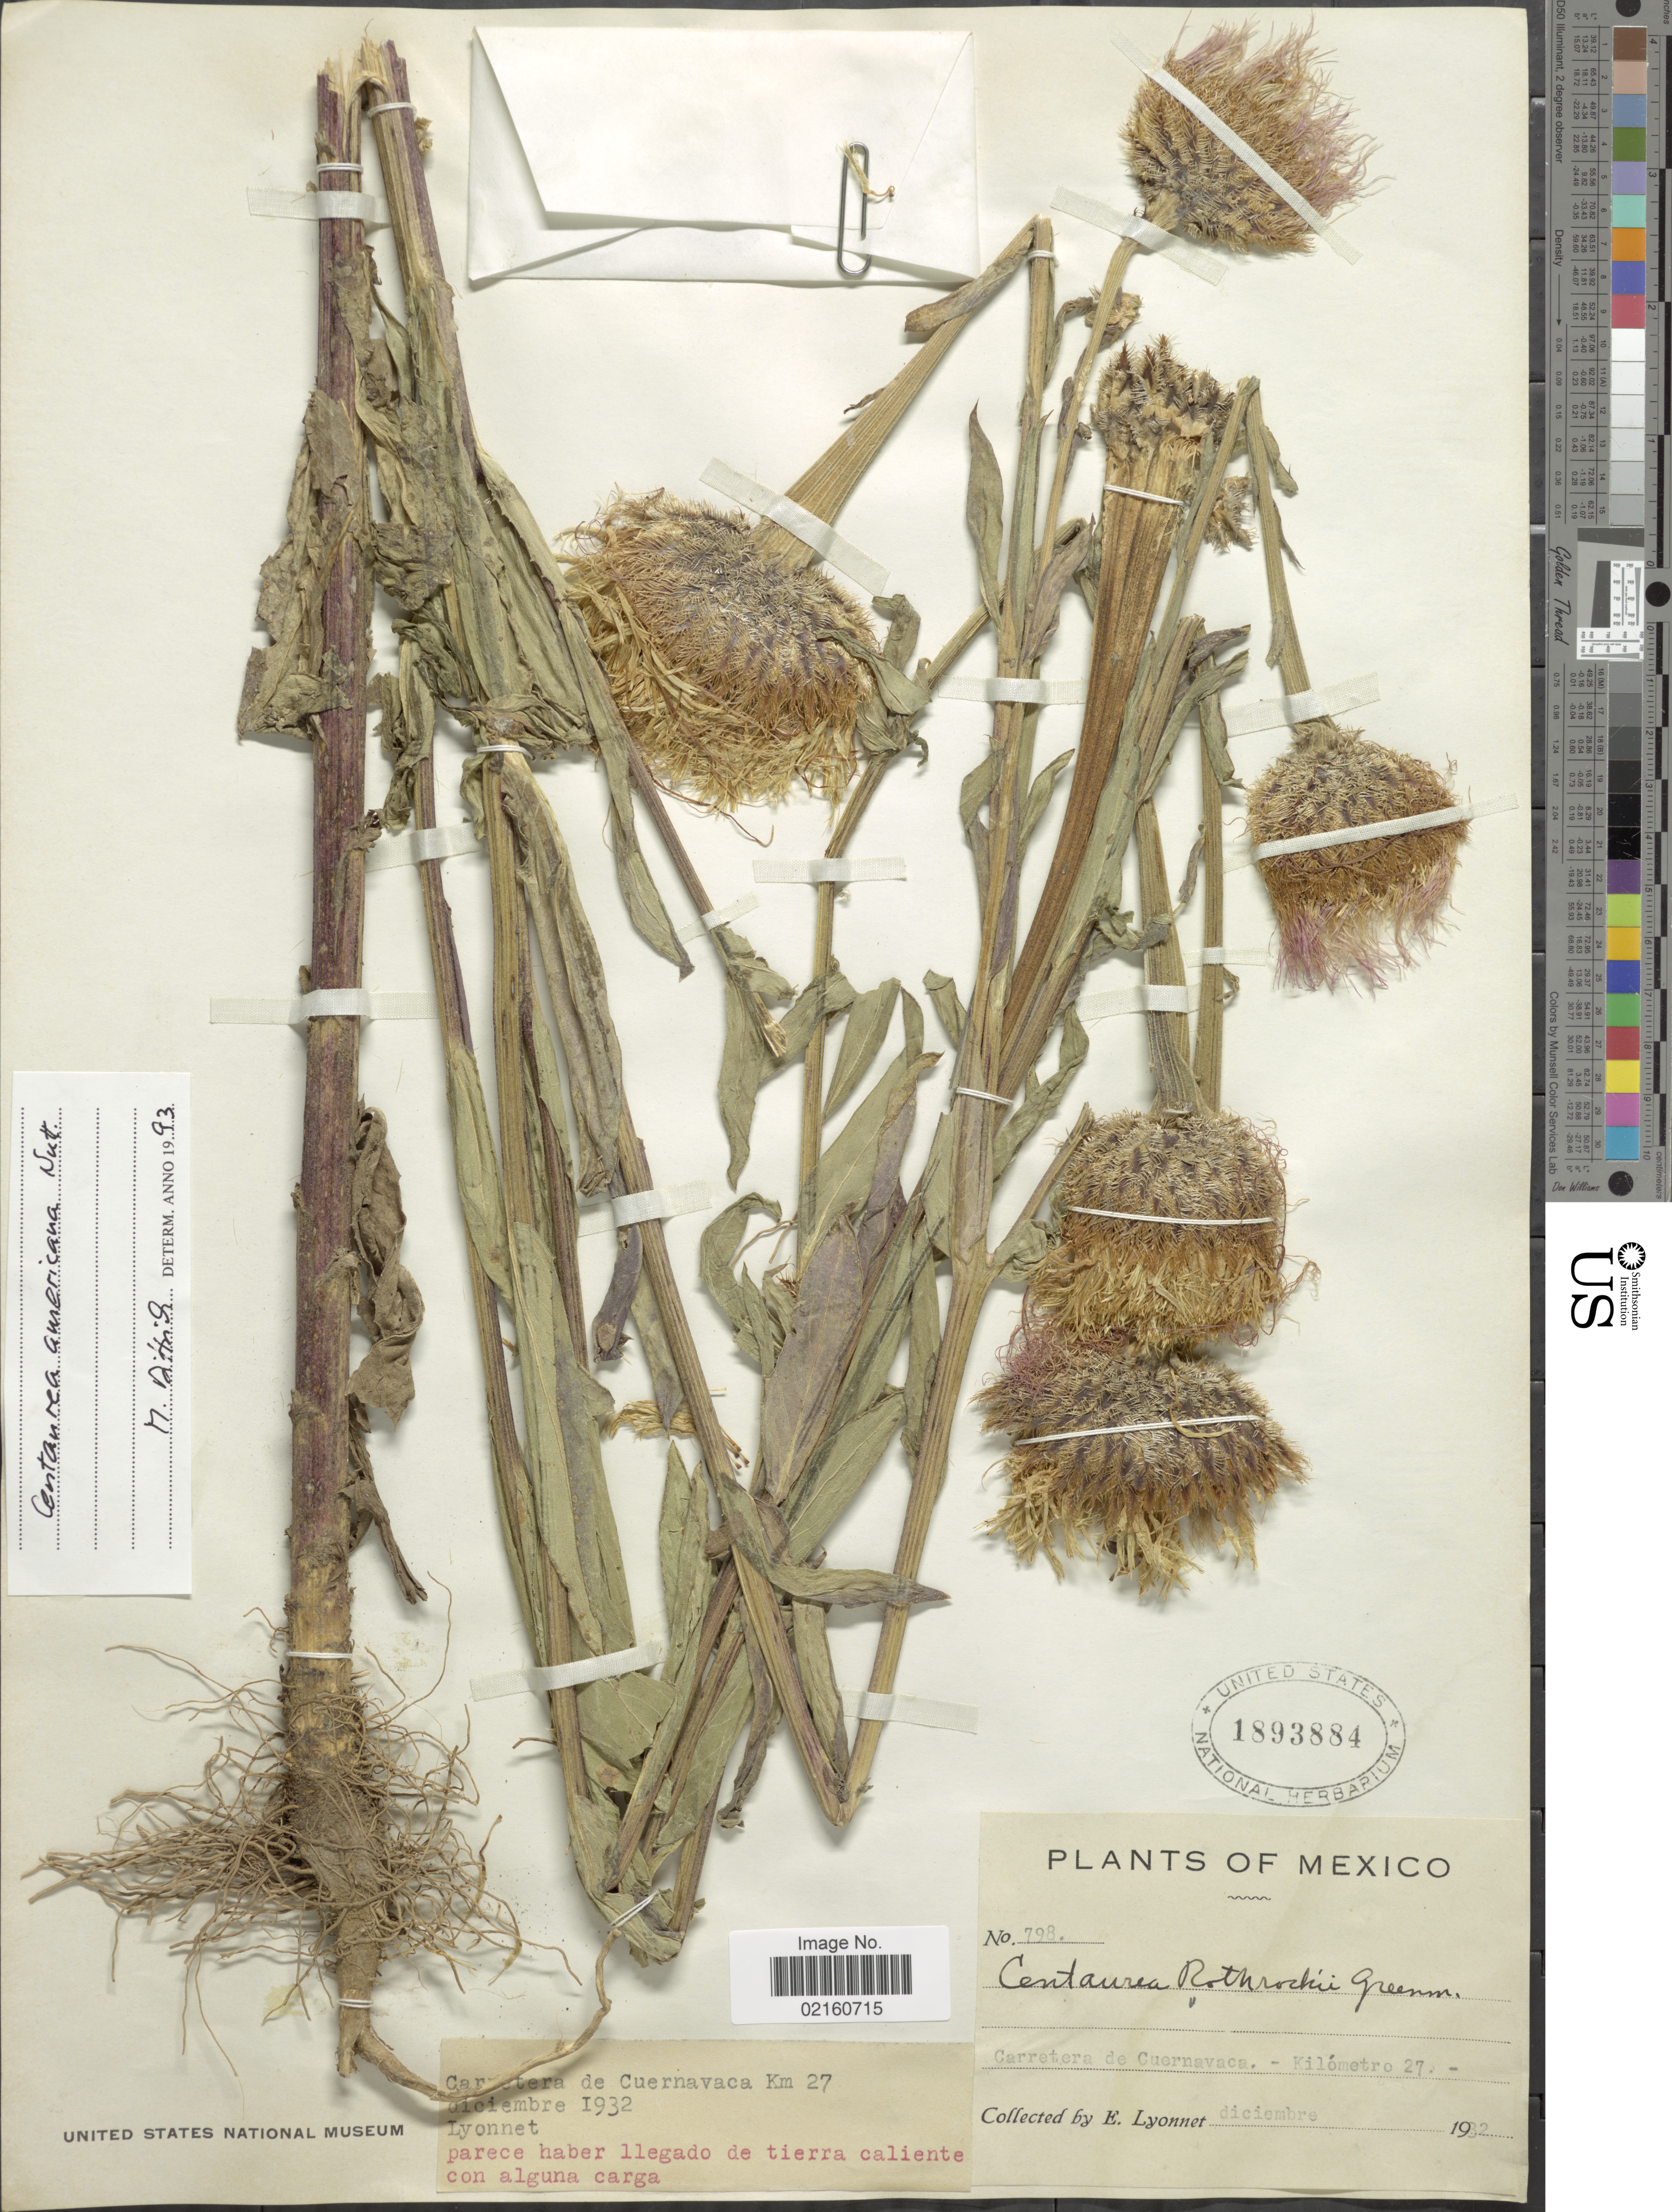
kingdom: Plantae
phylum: Tracheophyta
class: Magnoliopsida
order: Asterales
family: Asteraceae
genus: Plectocephalus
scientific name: Plectocephalus americanus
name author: (Nutt.) D. Don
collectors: E. Lyonnet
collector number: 798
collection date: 1932-12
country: Mexico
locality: Carretera de Cuernavaca, Kilometro 27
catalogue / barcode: US 1893884